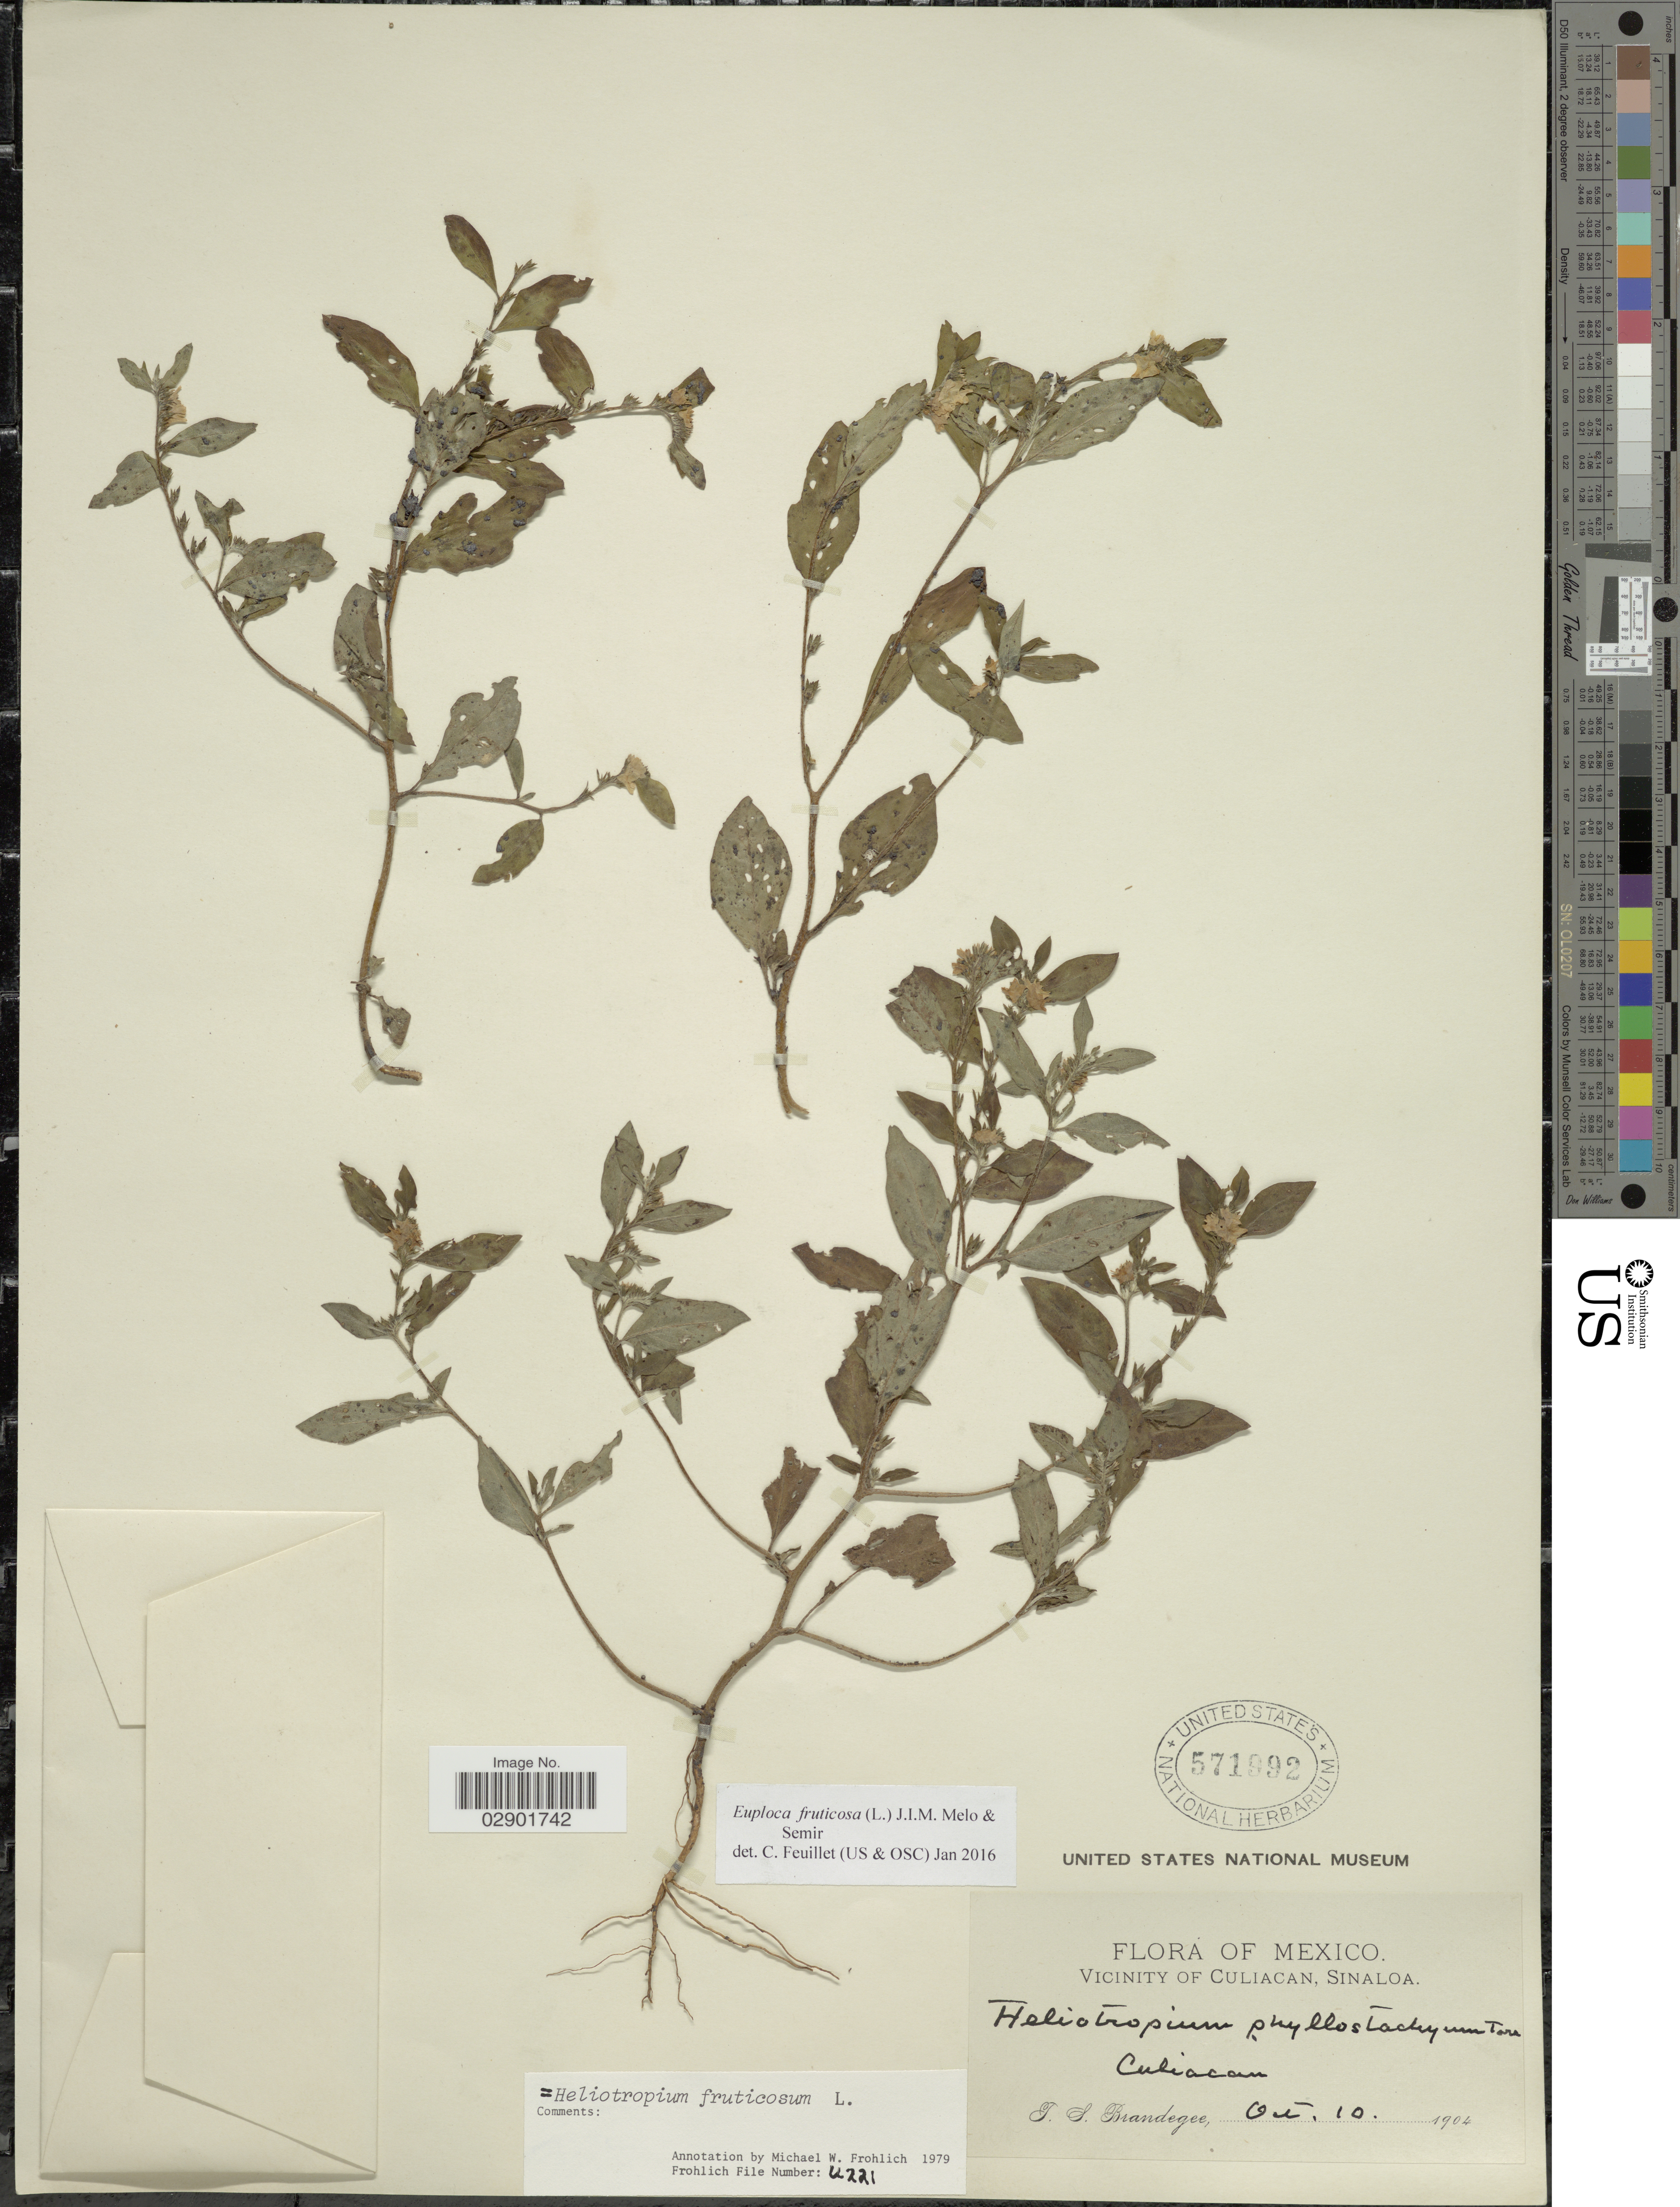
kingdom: Plantae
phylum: Tracheophyta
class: Magnoliopsida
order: Boraginales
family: Heliotropiaceae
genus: Euploca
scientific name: Euploca fruticosa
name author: (L.) J.I.M. Melo & Semir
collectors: T. S. Brandegee (herbarium)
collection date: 1902-10-10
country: Mexico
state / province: Sinaloa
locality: Vicinity of Culiacan. Culiacan.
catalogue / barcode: US 571992